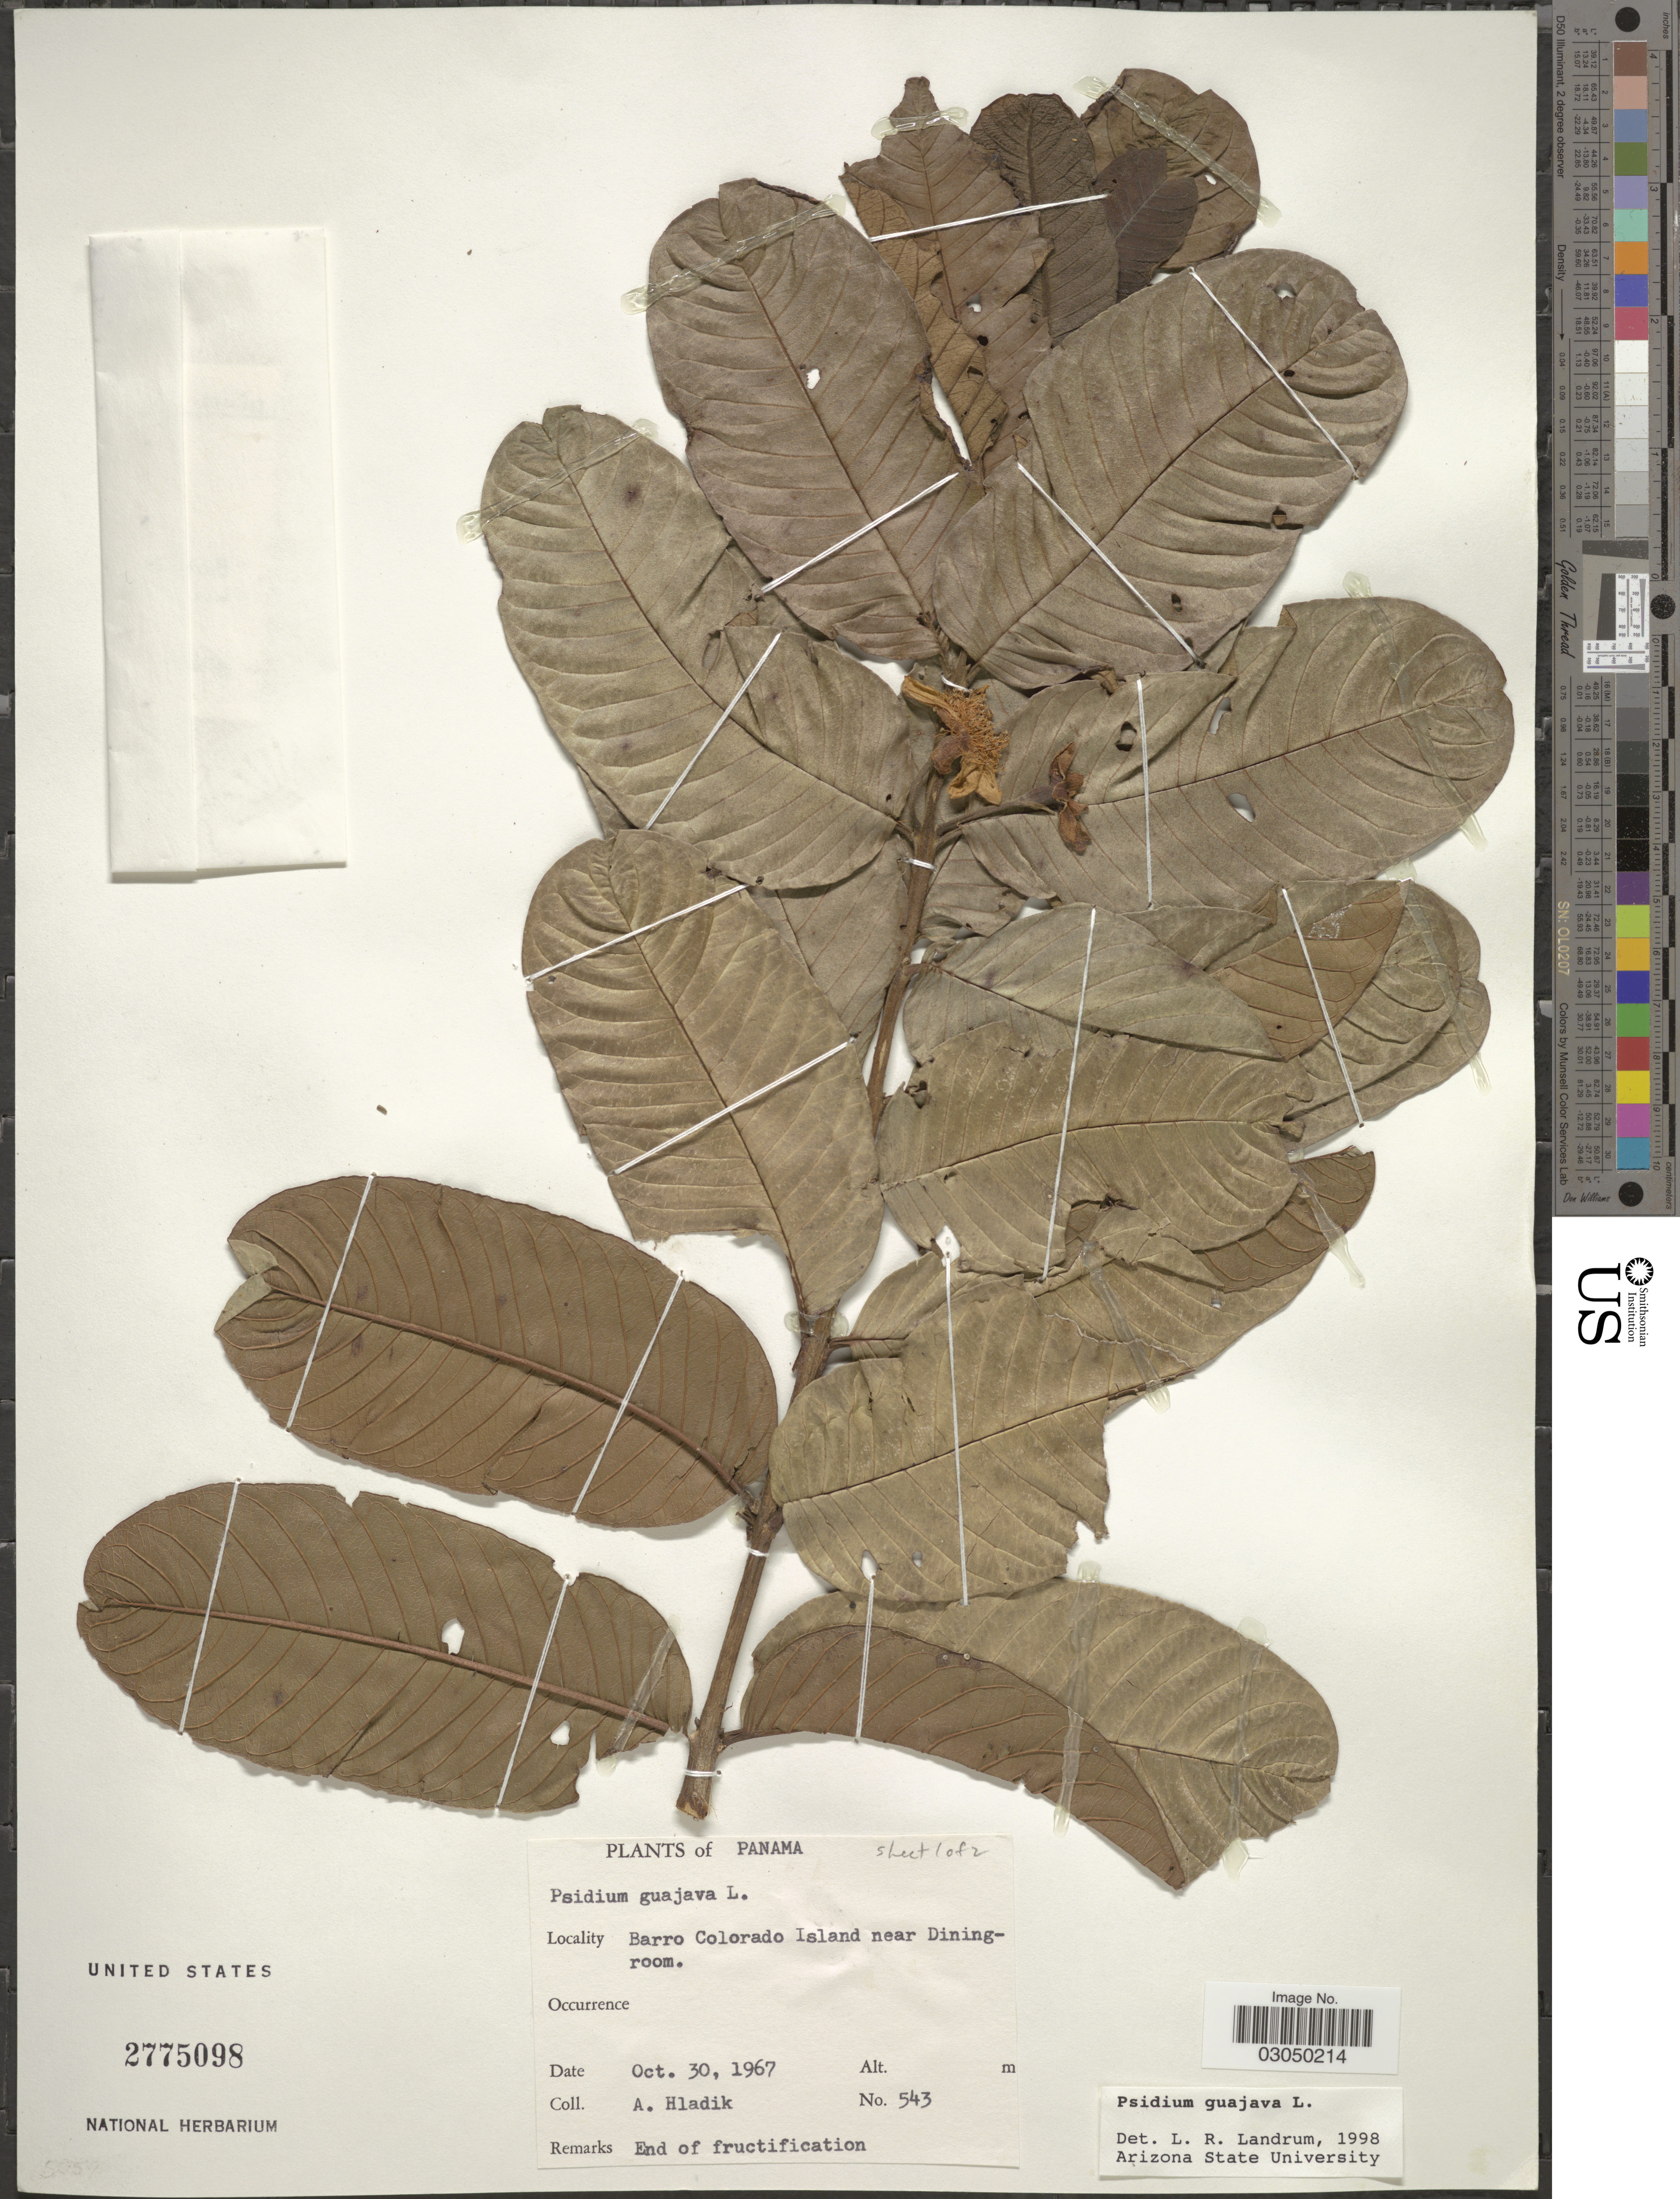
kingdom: Plantae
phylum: Tracheophyta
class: Magnoliopsida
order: Myrtales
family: Myrtaceae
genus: Psidium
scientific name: Psidium guajava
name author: L.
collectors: A. Hladik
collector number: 543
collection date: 1967-10-30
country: Panama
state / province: Panamá Oeste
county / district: Canal Zone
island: Barro Colorado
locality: Barro Colorado Island near Diningroom.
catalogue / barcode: US 2775098